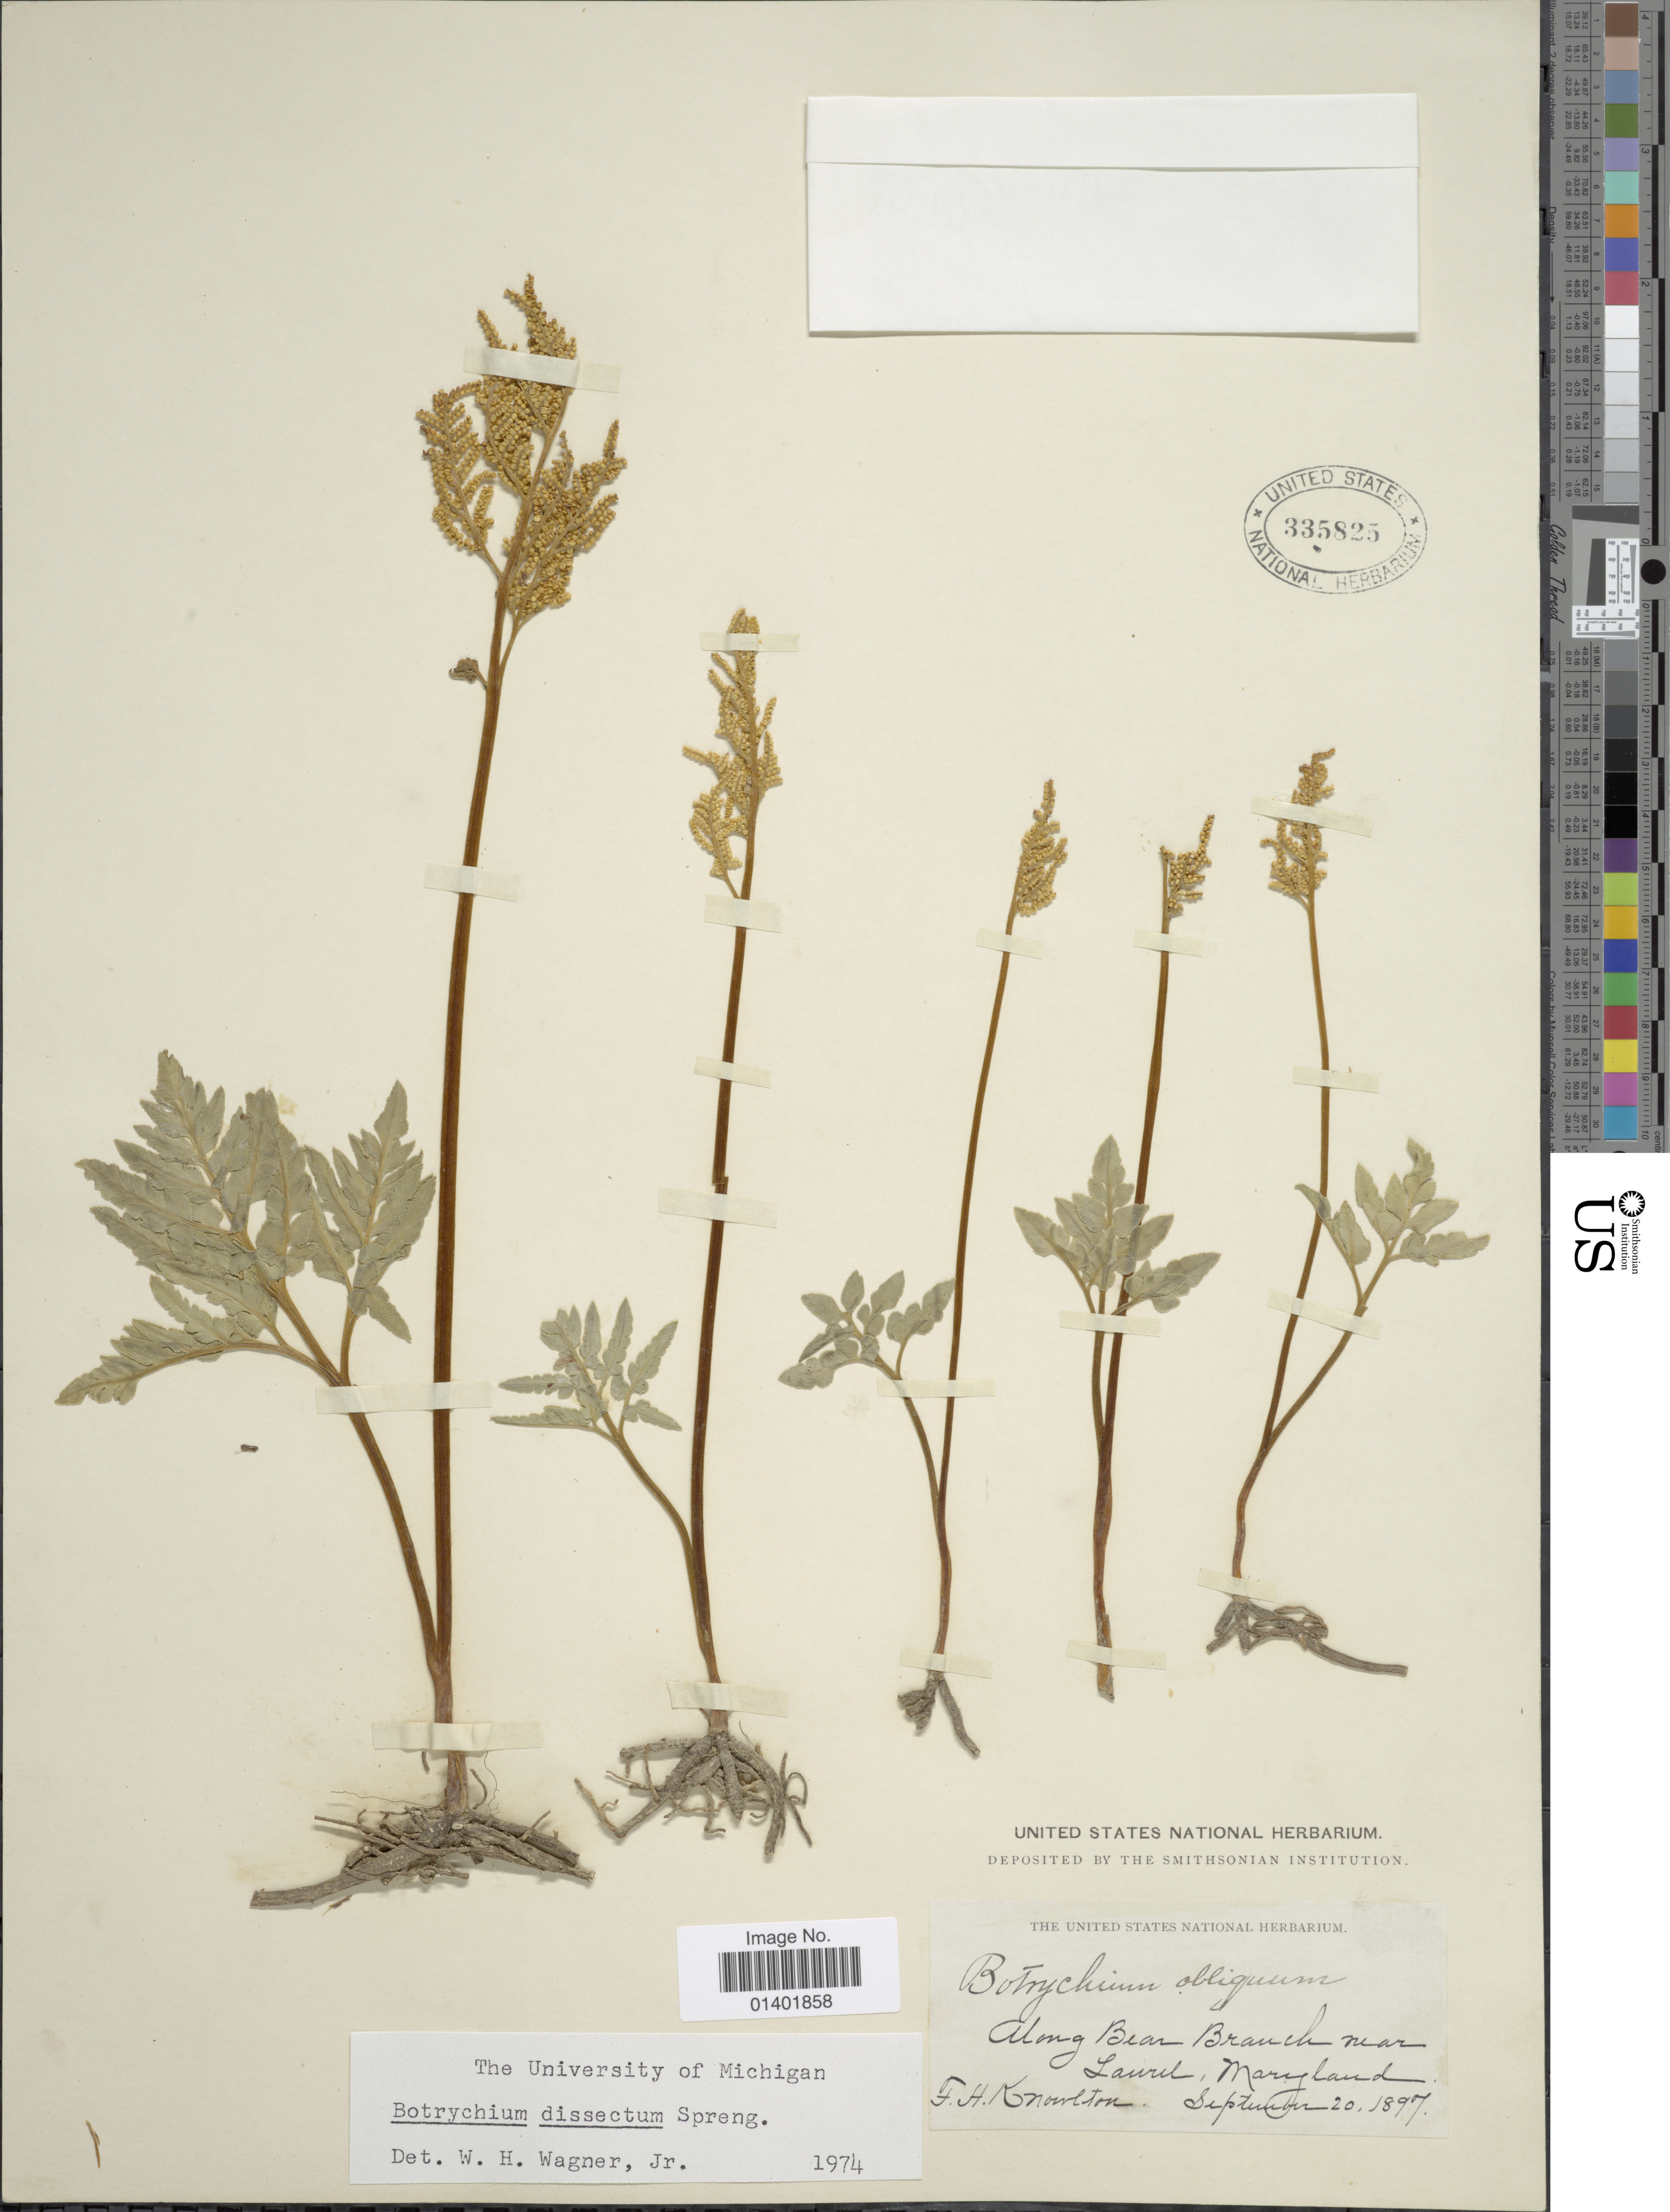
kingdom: Plantae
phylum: Tracheophyta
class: Polypodiopsida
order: Ophioglossales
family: Ophioglossaceae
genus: Botrychium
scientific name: Botrychium dissectum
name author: Spreng.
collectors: T. H. Knowlton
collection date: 1897-09-20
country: United States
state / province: Maryland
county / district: Prince George's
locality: Along Bear Branch near Laurel.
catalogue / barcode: US 335825